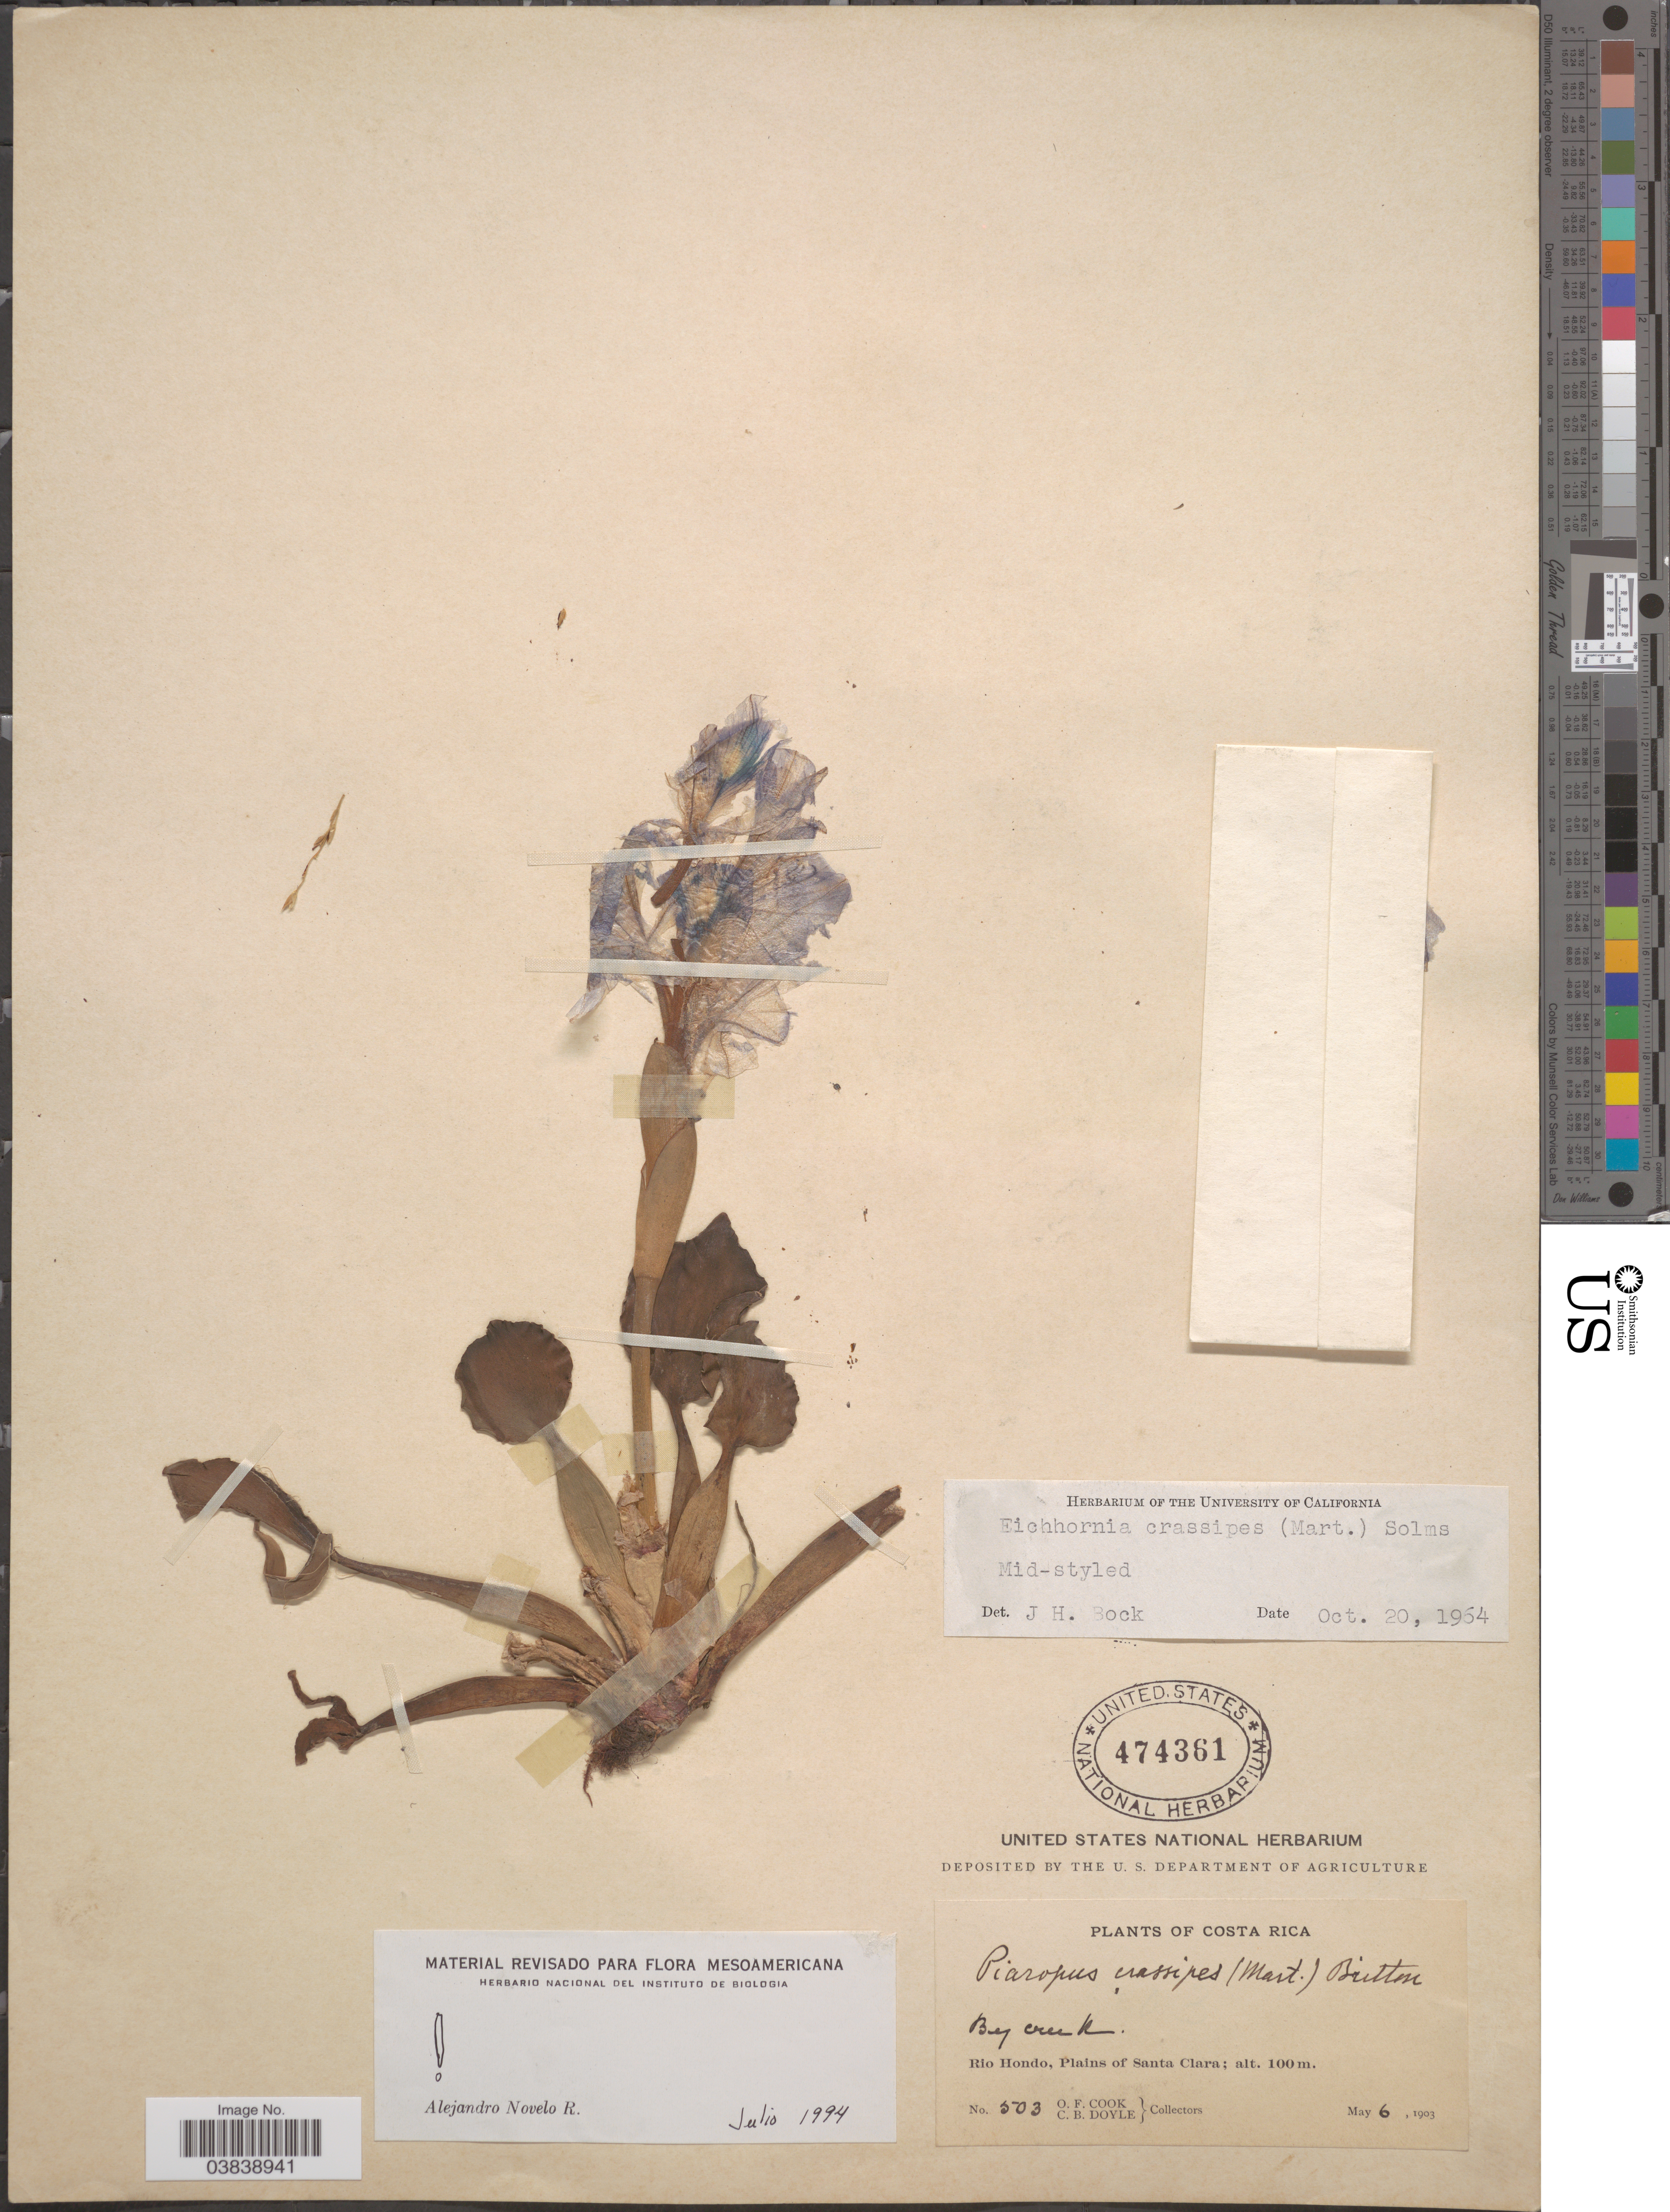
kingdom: Plantae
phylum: Tracheophyta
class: Liliopsida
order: Commelinales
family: Pontederiaceae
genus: Eichhornia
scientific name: Eichhornia crassipes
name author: (Mart.) Solms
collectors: O. F. Cook & C. Doyle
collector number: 503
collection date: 1903-05-06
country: Costa Rica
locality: Rio Hondo, Plains of Santa Clara.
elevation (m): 100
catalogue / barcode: US 474361